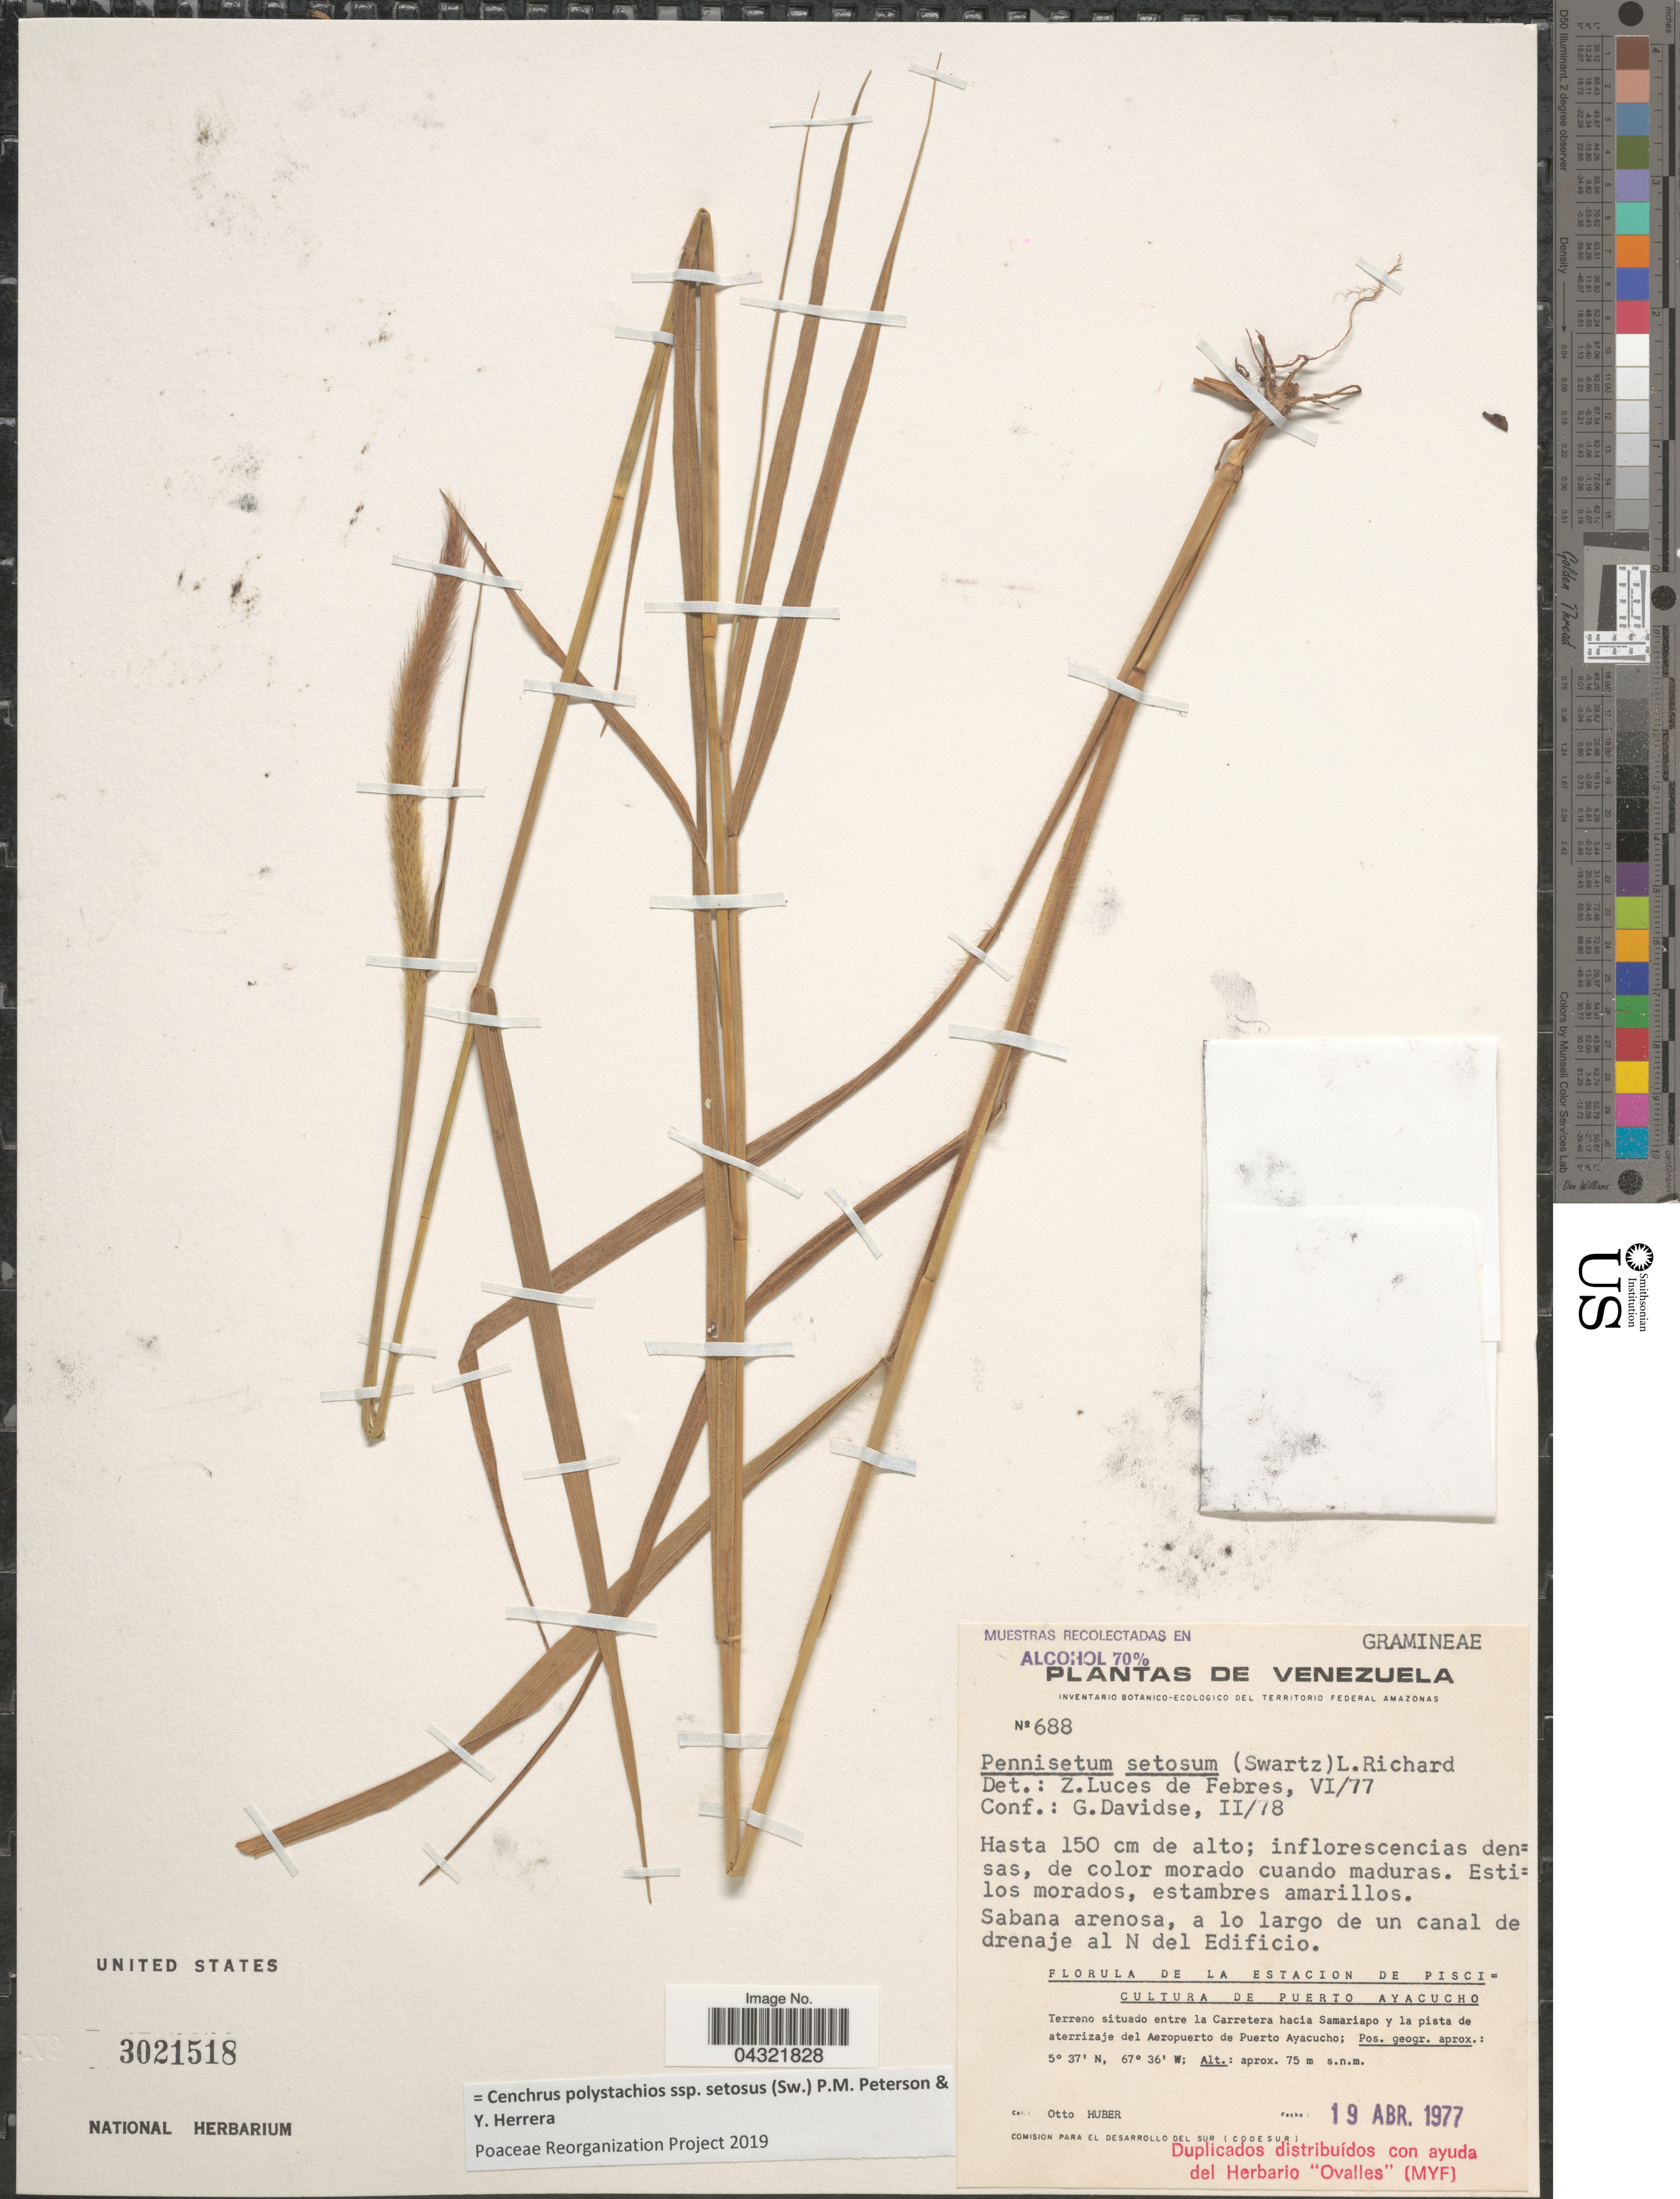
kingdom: Plantae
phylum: Tracheophyta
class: Liliopsida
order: Poales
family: Poaceae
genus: Cenchrus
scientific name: Cenchrus polystachios subsp. setosus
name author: (Sw.) P.M. Peterson & Y. Herrera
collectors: O. Huber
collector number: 688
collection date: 1977-04-19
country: Venezuela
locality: Sabana arenosa, a lo largo de un canal de drenaje al N del Edificio. Florula de la estacion de Pisci=Cultura de Puerto Ayacucho. Terreno situado entre la Carretera hacia Samariapo y la pista de aterrizaje del Aeropuerto de Puerto Ayacucho.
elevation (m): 75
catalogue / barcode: US 3021518